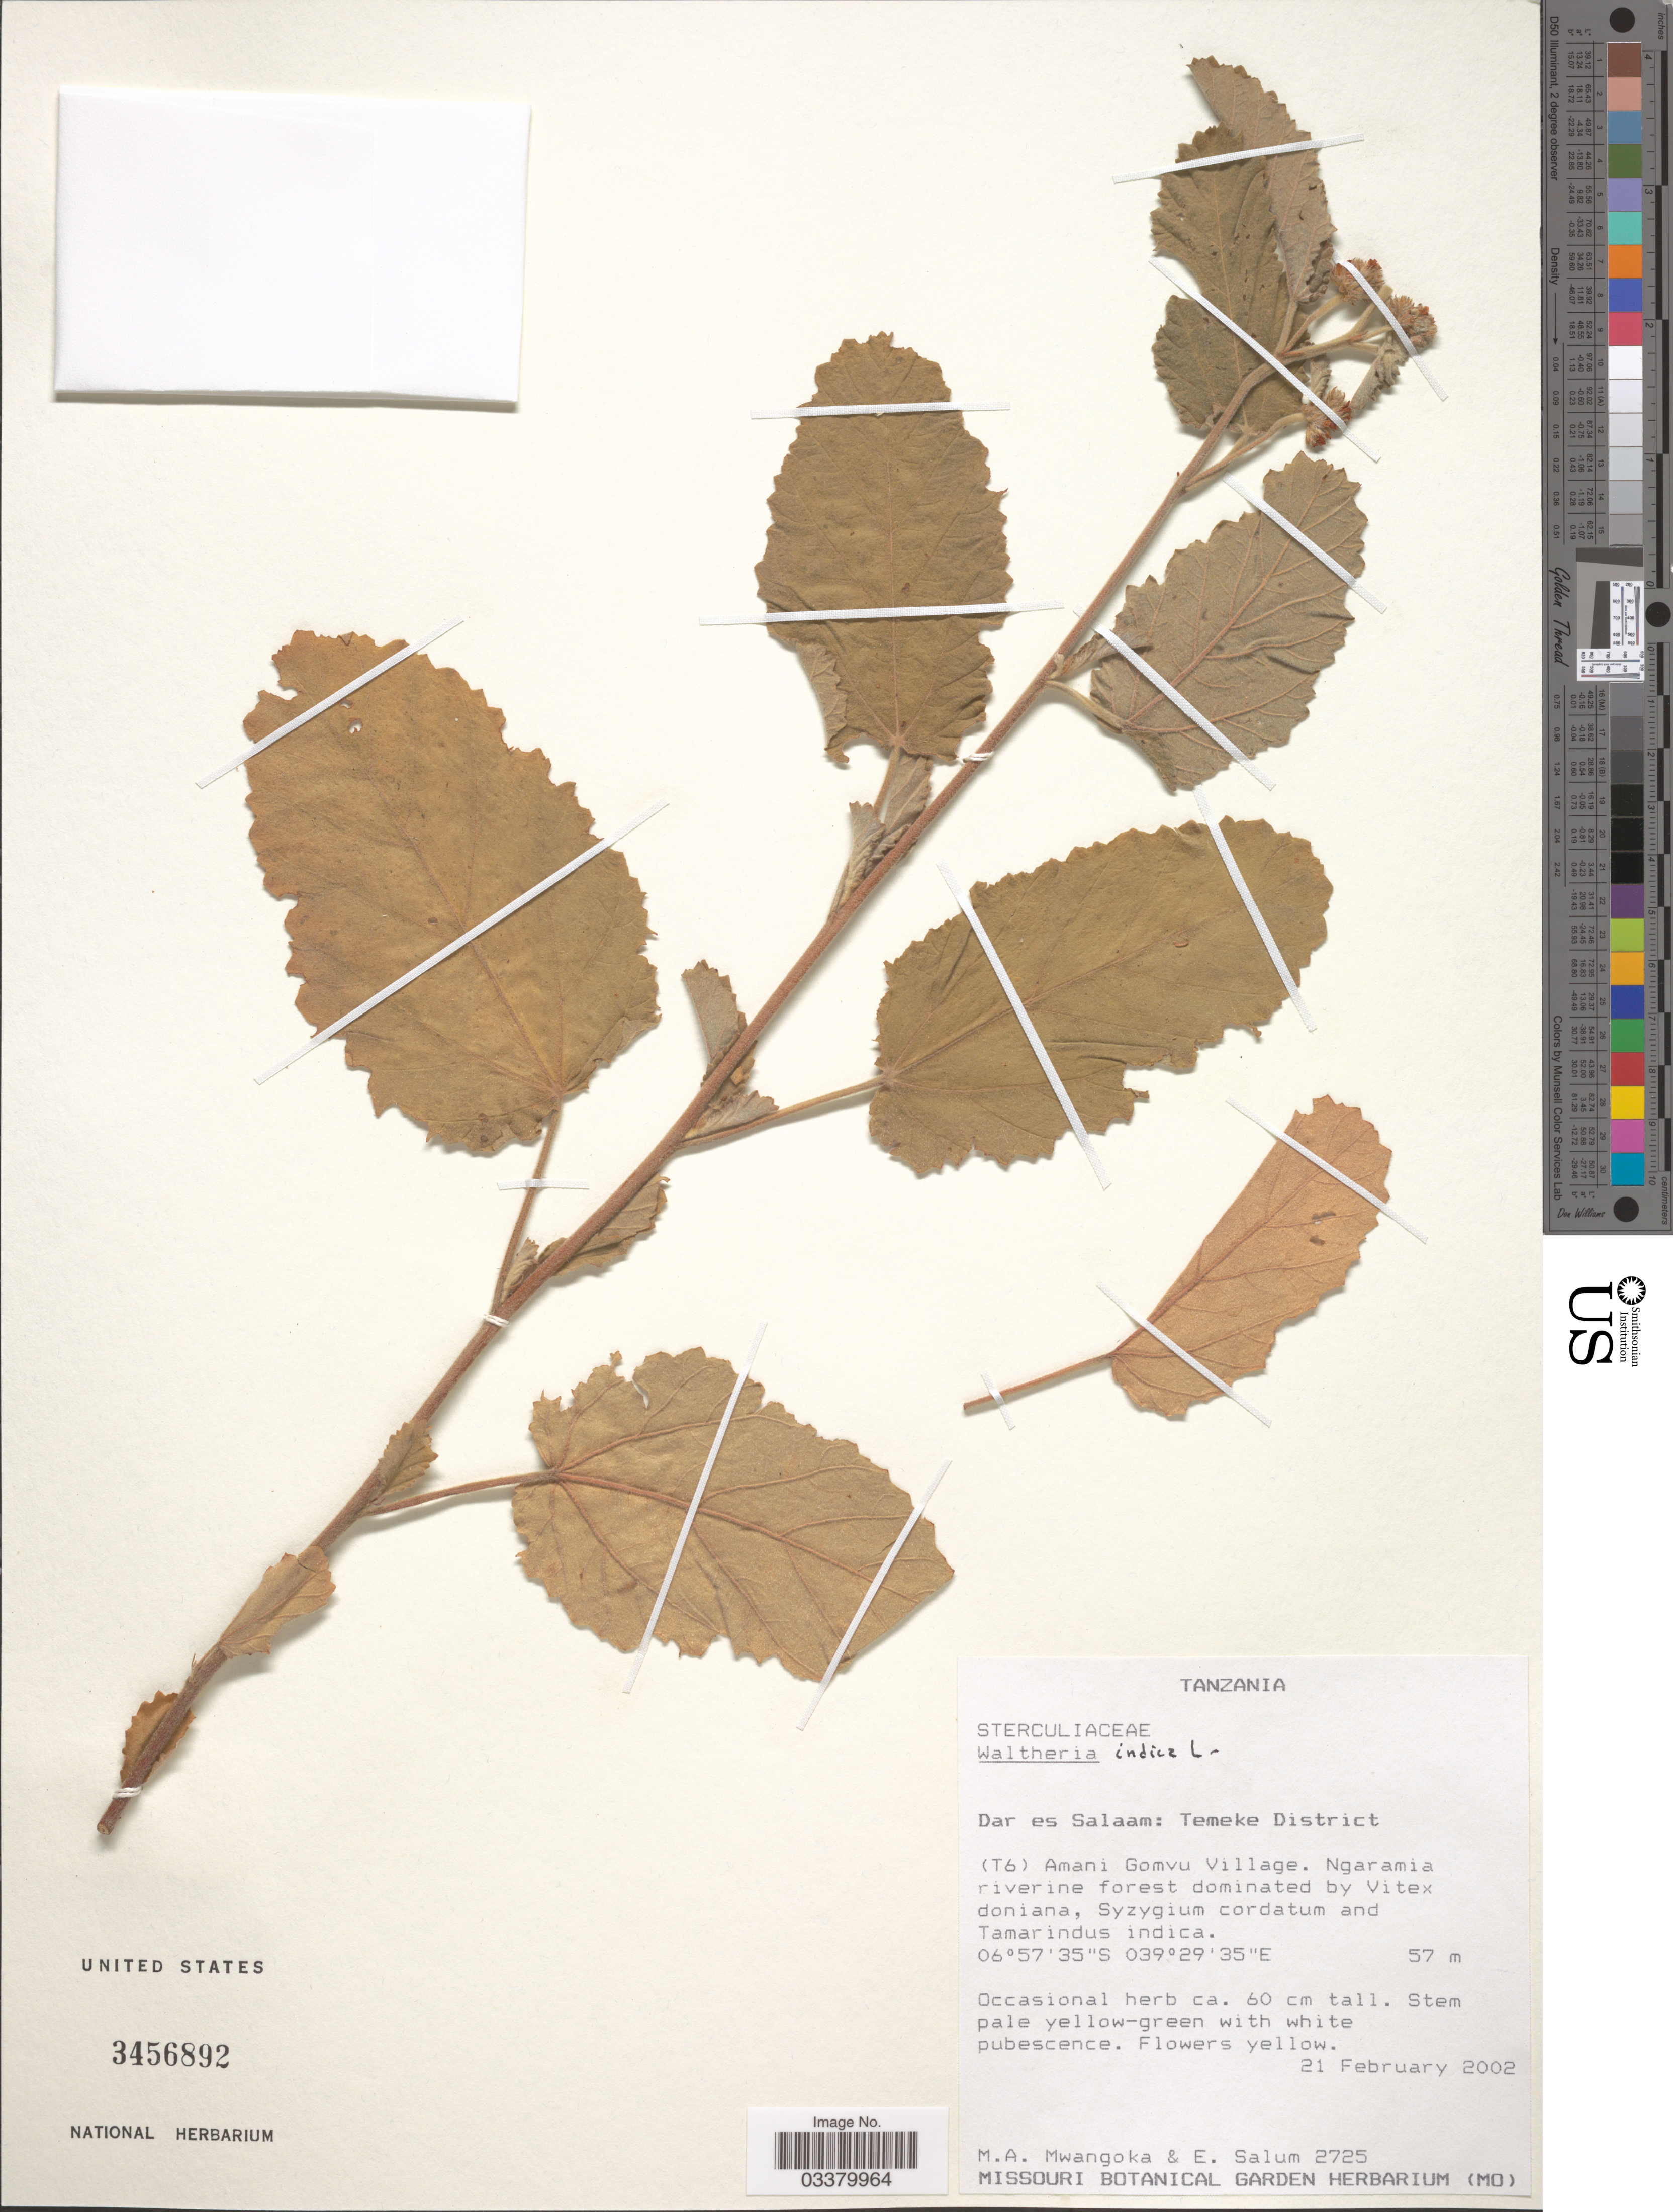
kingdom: Plantae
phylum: Tracheophyta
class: Magnoliopsida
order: Malvales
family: Malvaceae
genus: Waltheria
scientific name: Waltheria indica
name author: L.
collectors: M. A. Mwangoka & E. Salum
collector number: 2725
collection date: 2002-02-21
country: Tanzania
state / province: Dar es Salaam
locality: Temeke District. (T6) Amani Gomvu Village. Ngaramia riverine forest.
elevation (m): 57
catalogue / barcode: US 3456892